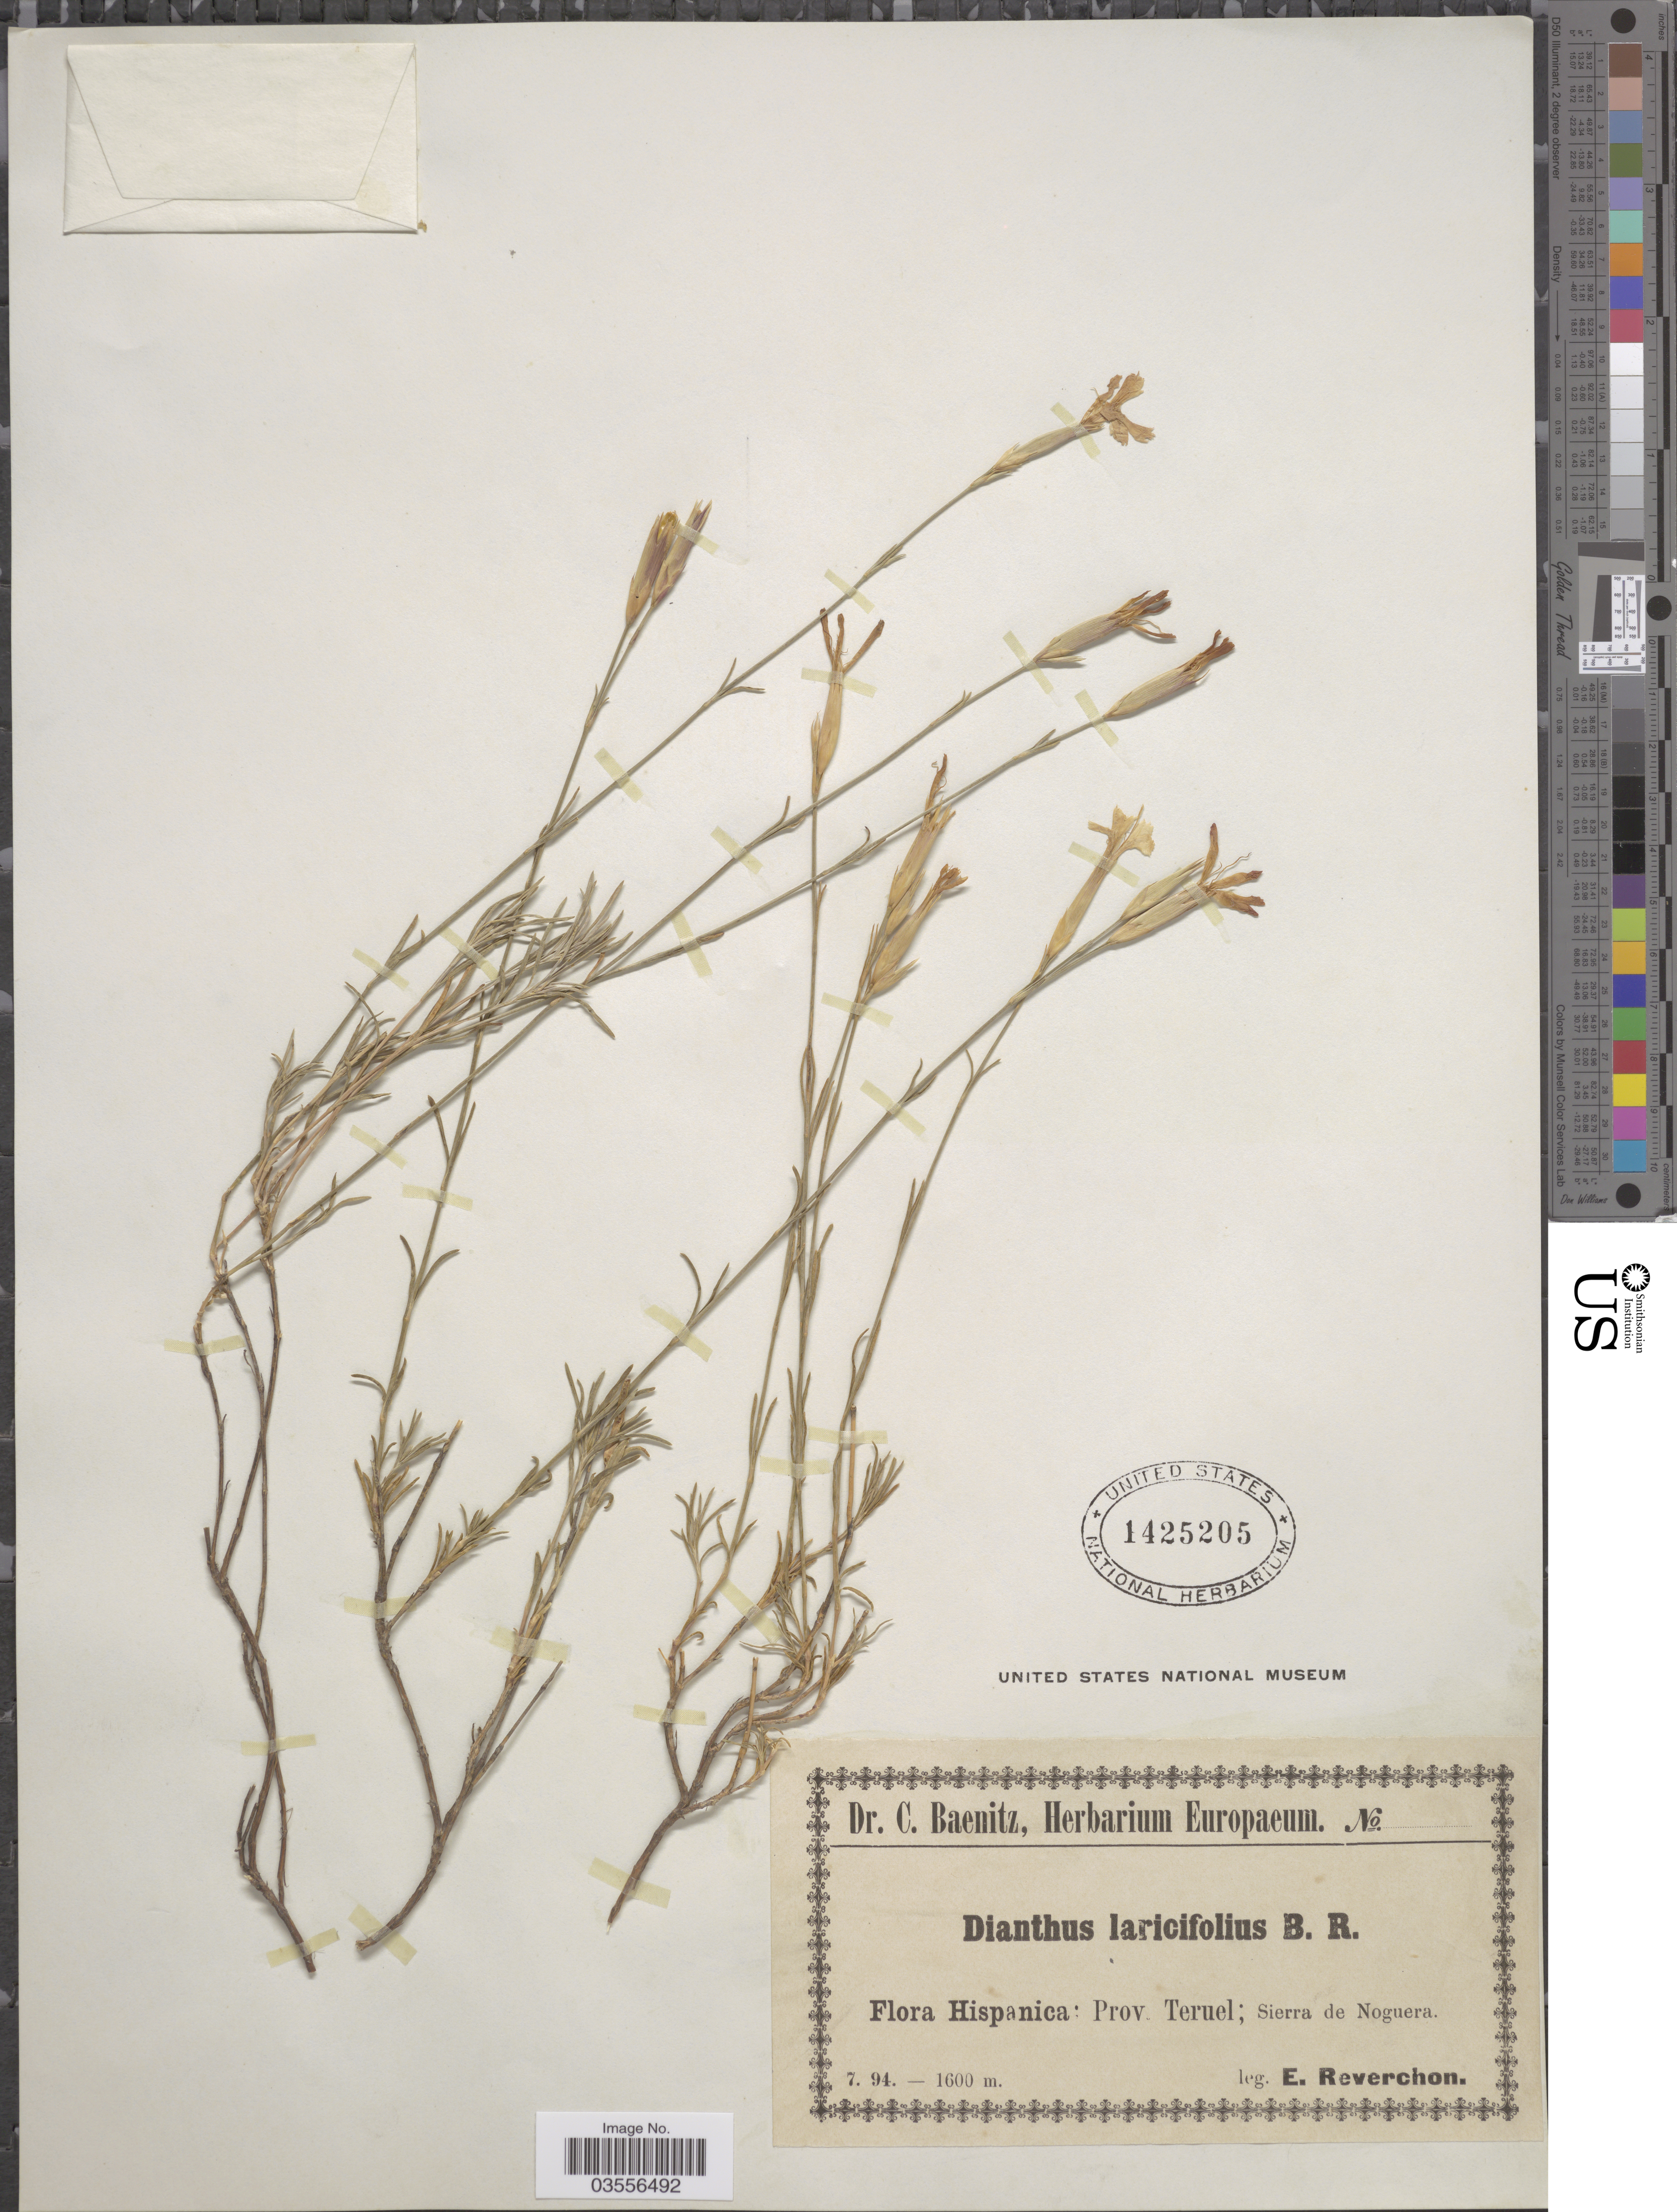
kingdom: Plantae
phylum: Tracheophyta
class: Magnoliopsida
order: Caryophyllales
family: Caryophyllaceae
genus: Dianthus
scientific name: Dianthus laricifolius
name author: Boiss. & Reut.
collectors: E. Reverchon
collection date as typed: Transcribed d/m/y: /7/94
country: Spain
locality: Hispanica: Prov. Teruel; Sierra de Noguera.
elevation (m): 1600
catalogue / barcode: US 1425205